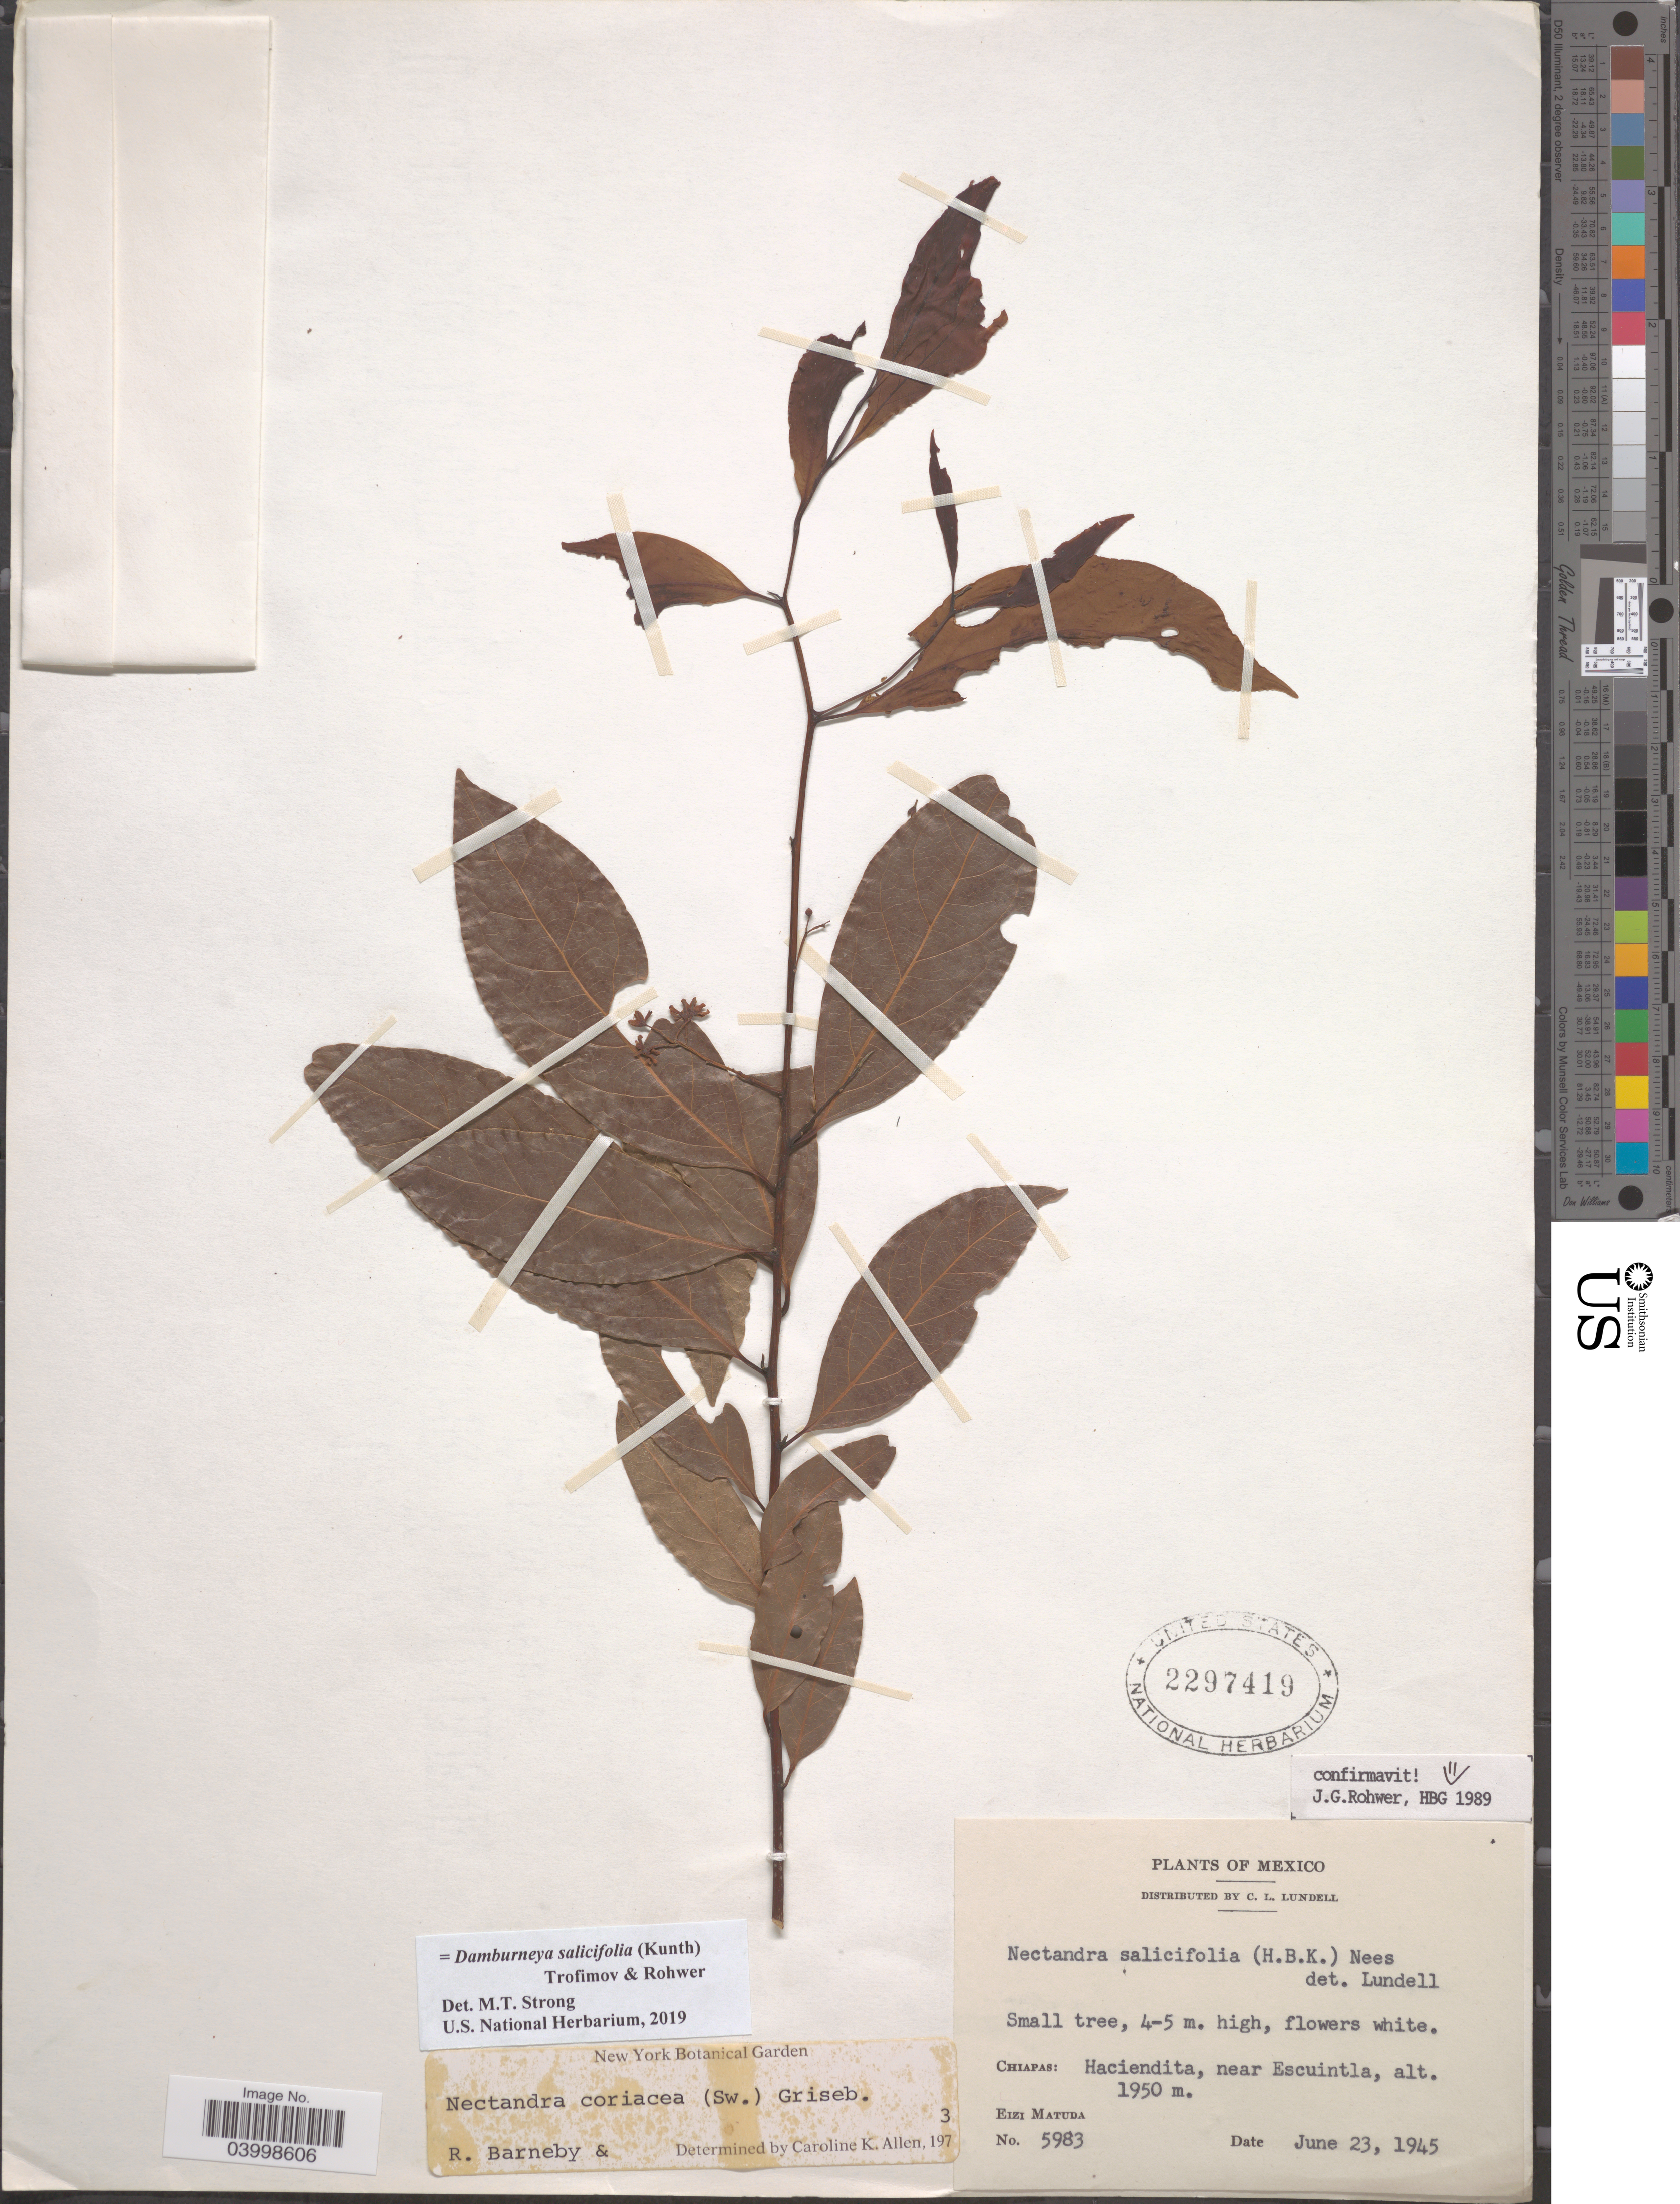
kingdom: Plantae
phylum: Tracheophyta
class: Magnoliopsida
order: Laurales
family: Lauraceae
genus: Damburneya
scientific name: Damburneya salicifolia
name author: (Kunth) Trofimov & Rohwer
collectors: E. Matuda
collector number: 5983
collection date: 1945-06-23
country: Mexico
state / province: Chiapas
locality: Hacienda, near Escuintla.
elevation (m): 1950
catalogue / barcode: US 2297419